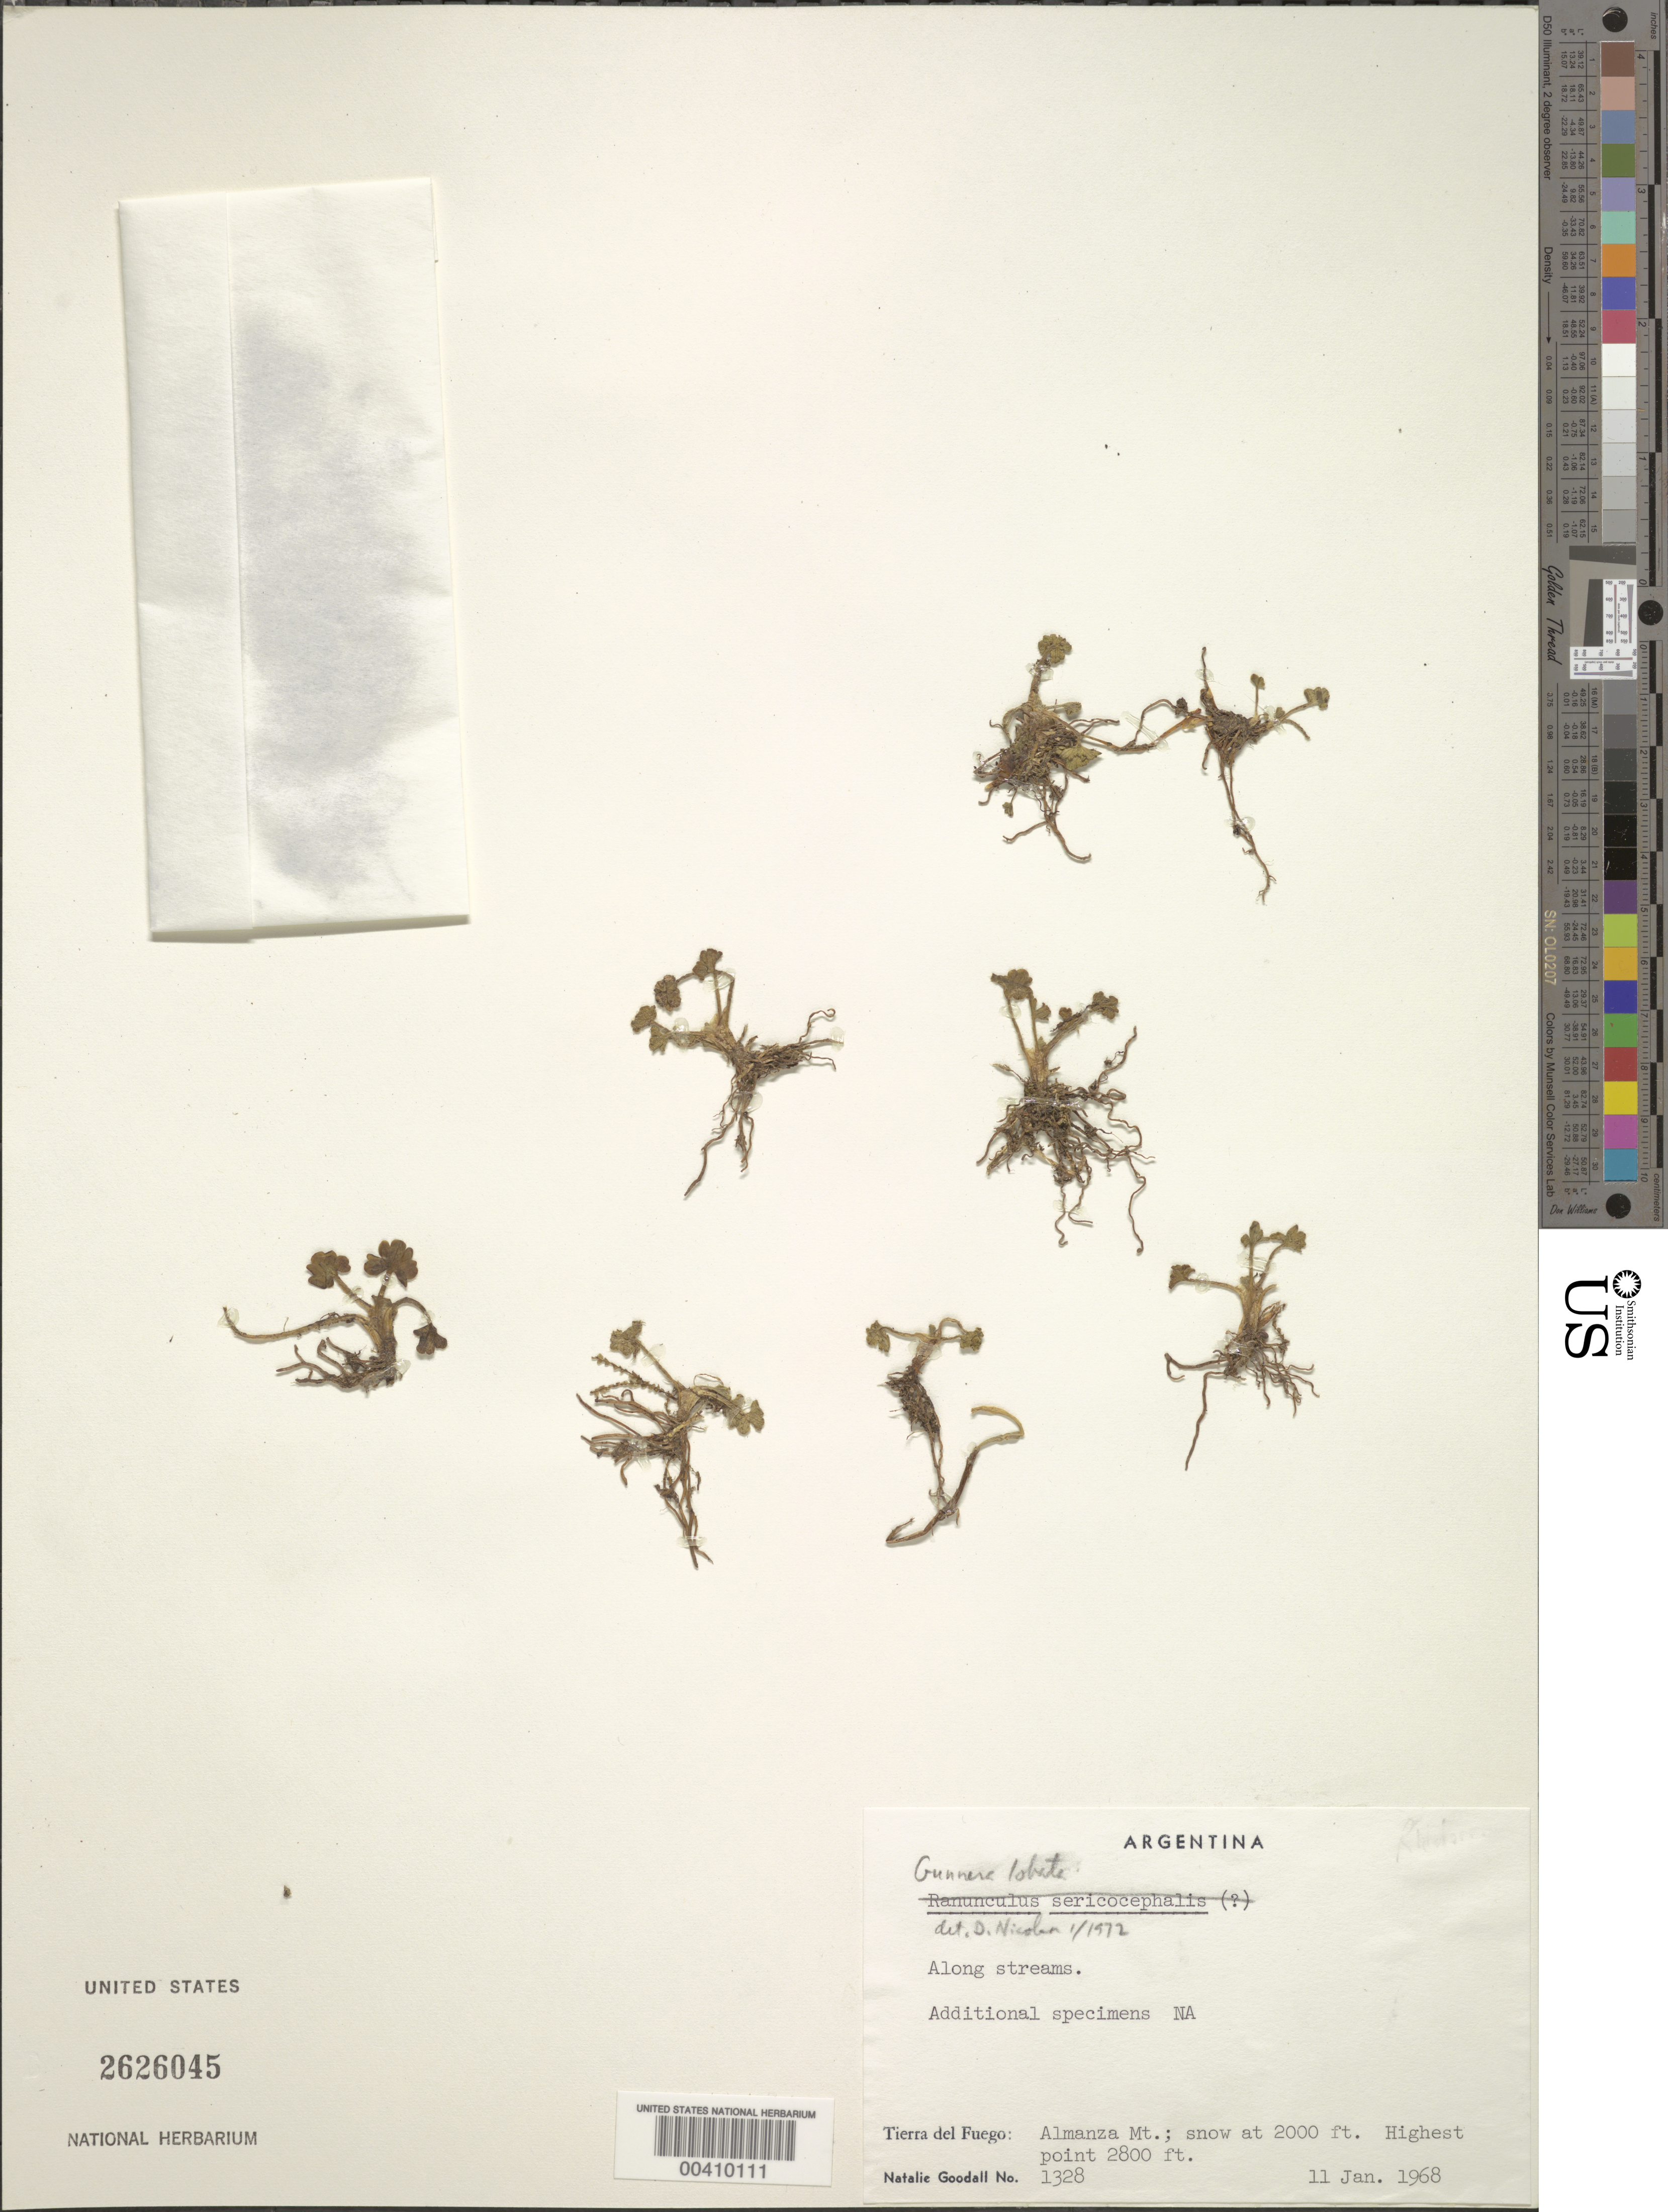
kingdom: Plantae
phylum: Tracheophyta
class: Magnoliopsida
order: Gunnerales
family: Gunneraceae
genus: Gunnera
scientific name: Gunnera lobata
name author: Hook. f.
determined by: Nicolson, Dan H.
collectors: R. Goodall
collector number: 1328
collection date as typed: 11 Jan 1968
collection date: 1968-01-11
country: Argentina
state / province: Tierra del Fuego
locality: Almanza Mtns.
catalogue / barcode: US 2626045